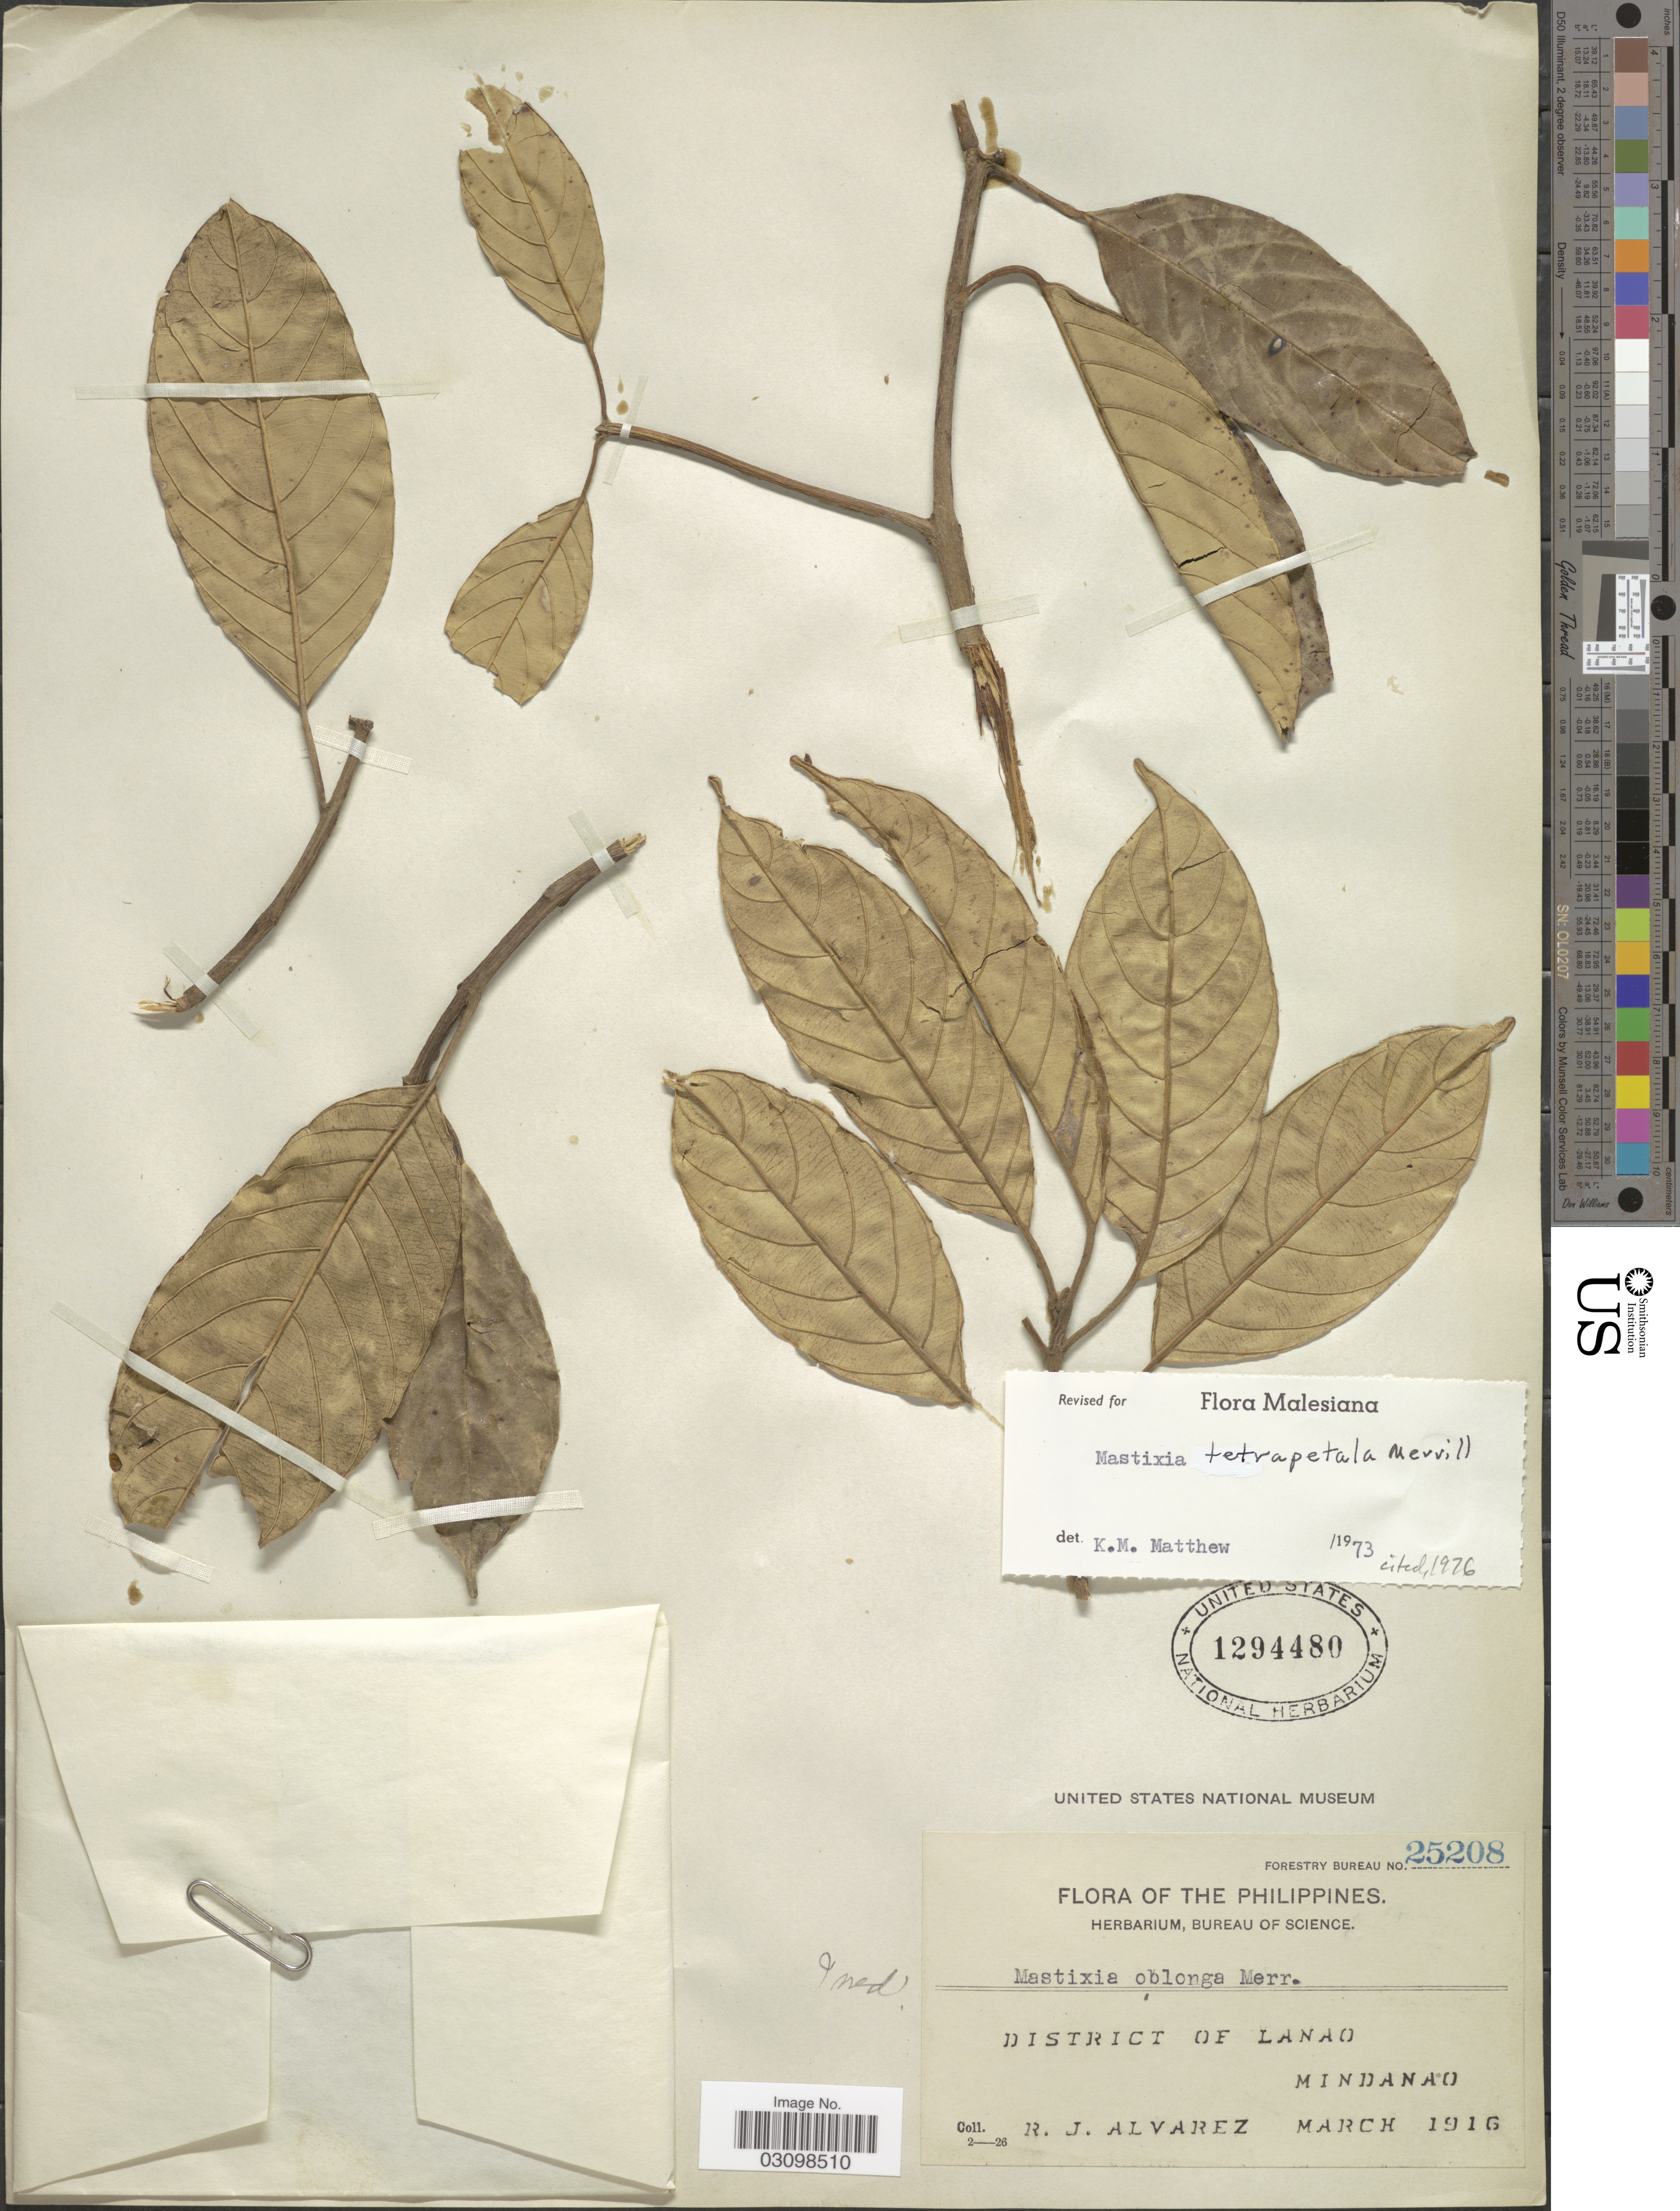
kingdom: Plantae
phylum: Tracheophyta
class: Magnoliopsida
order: Cornales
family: Nyssaceae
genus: Mastixia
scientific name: Mastixia tetrapetala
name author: Merr.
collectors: R. Alvarez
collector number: Forestry bureau 25208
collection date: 1916-03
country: Philippines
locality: District of Lanao, Mindanao.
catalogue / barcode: US 1294480